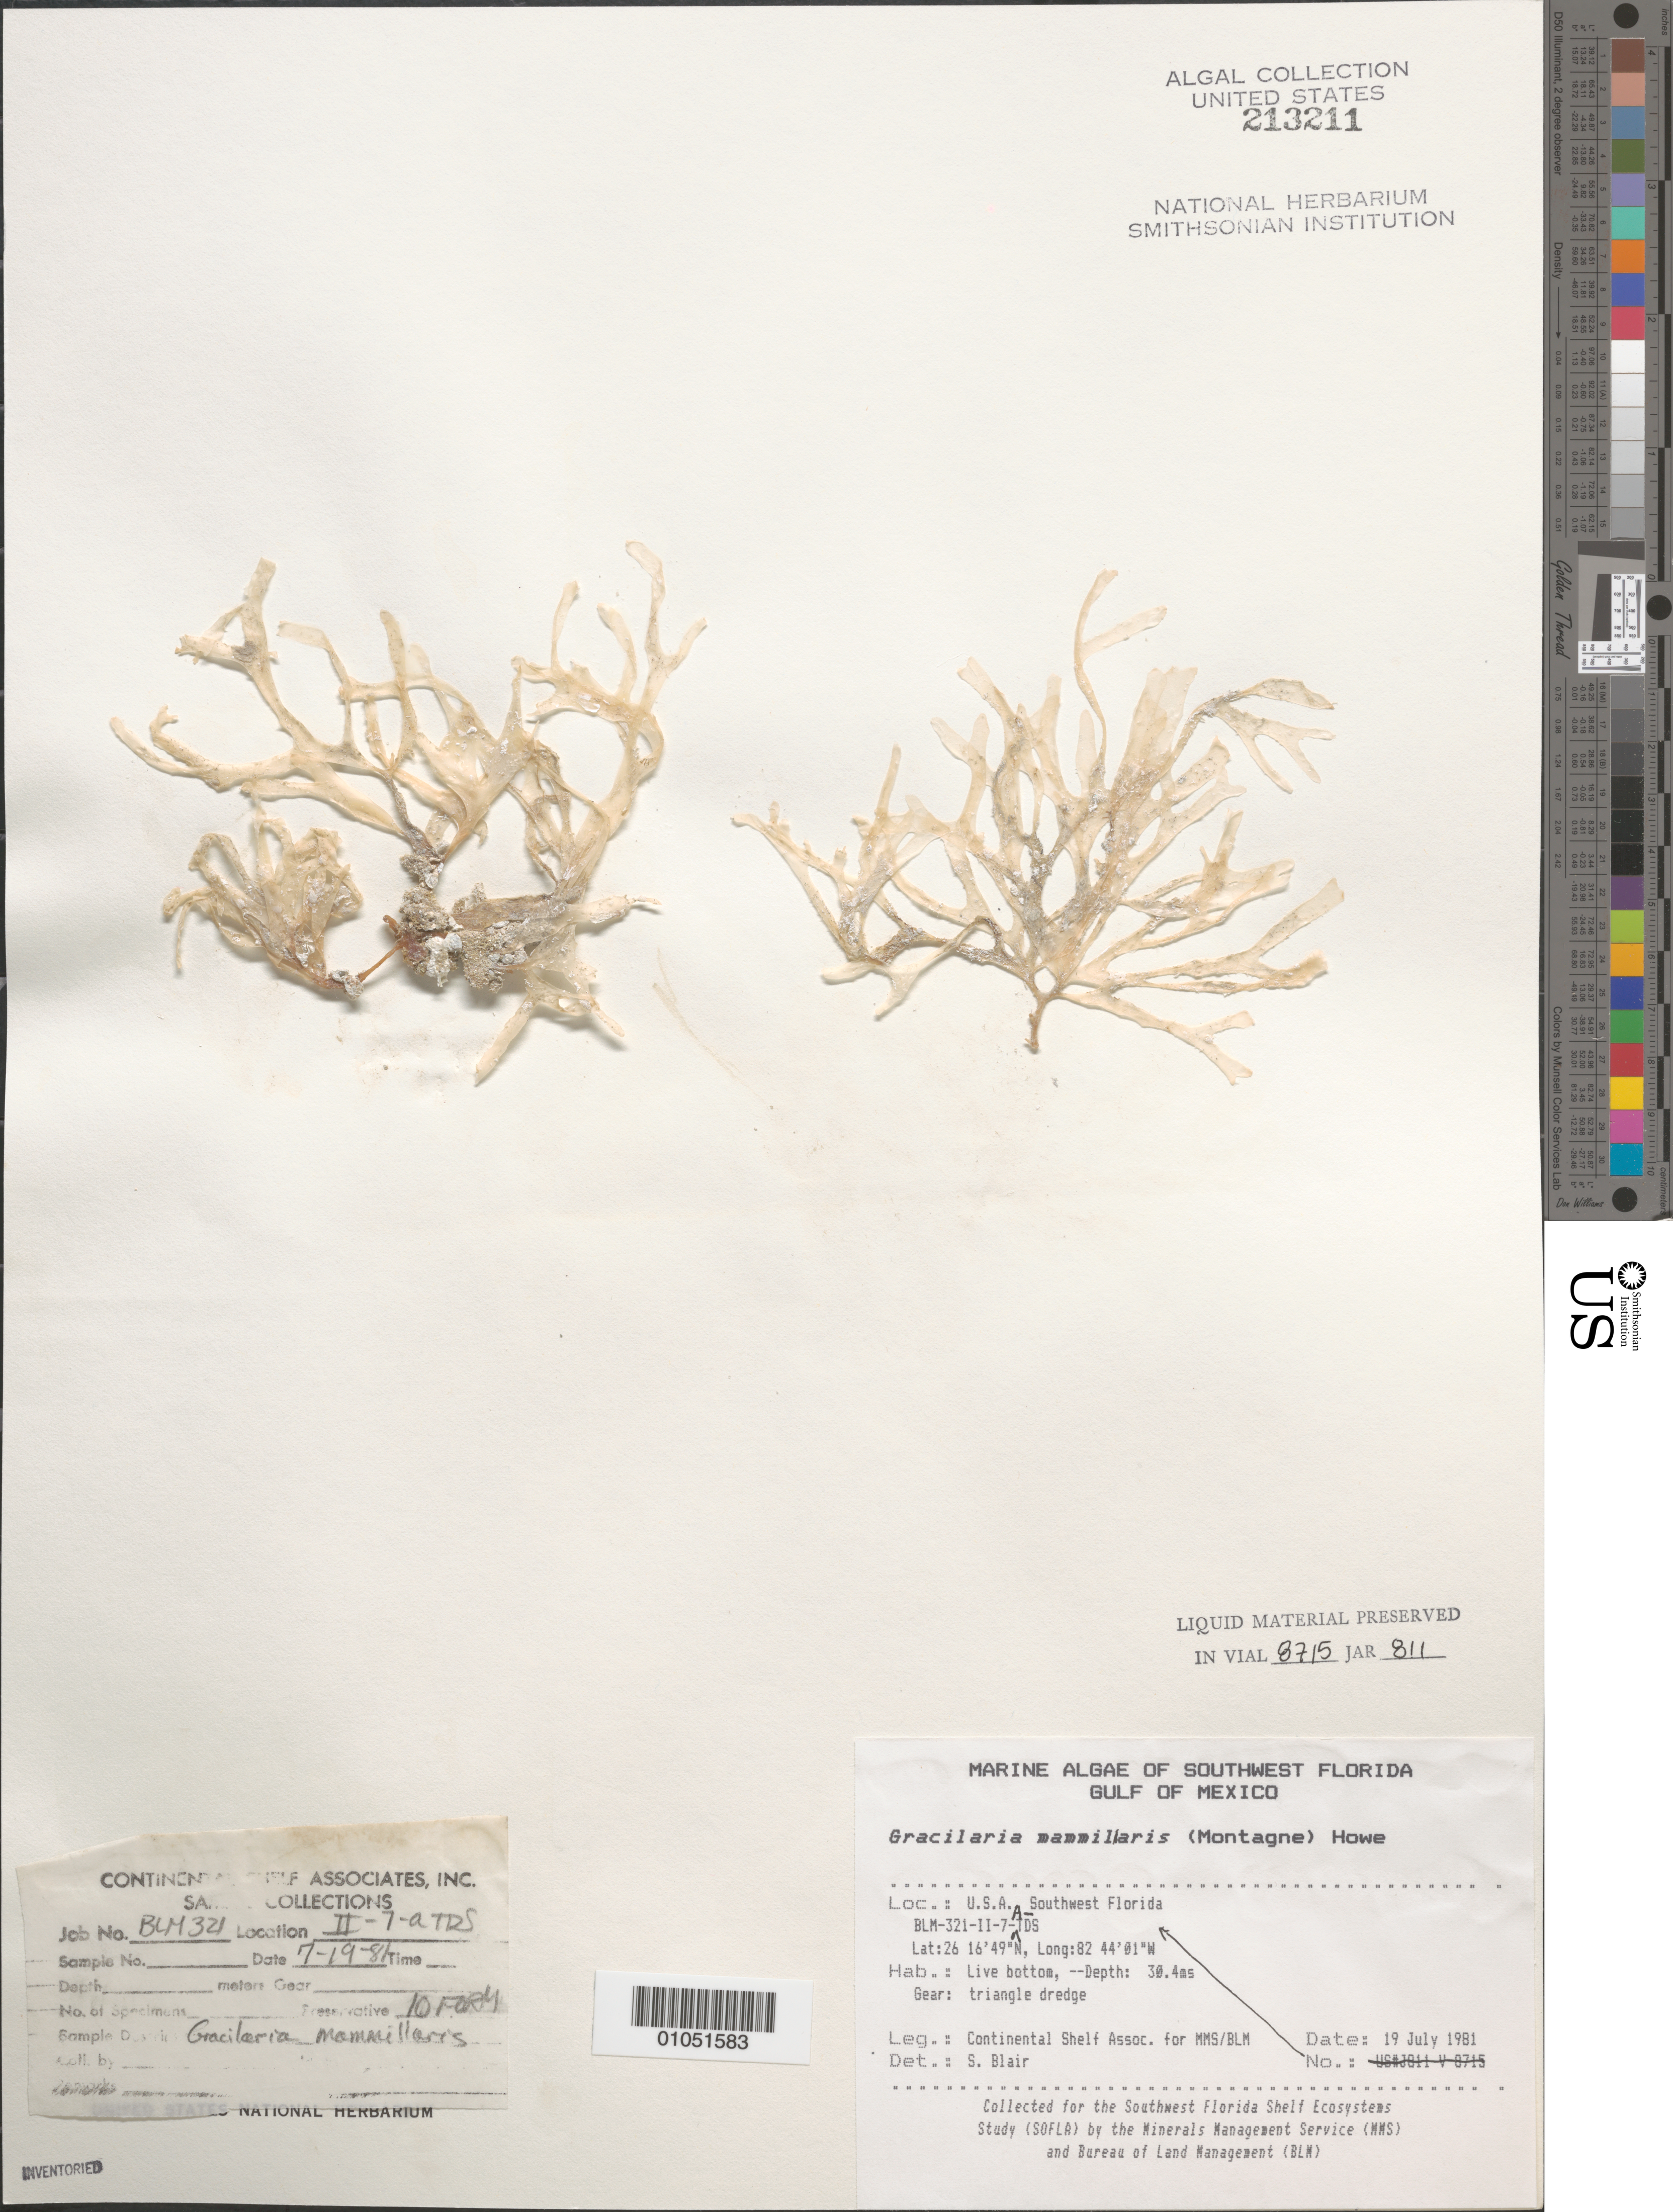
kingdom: Plantae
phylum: Rhodophyta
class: Florideophyceae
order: Gracilariales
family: Gracilariaceae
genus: Gracilaria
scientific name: Gracilaria mammillaris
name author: (Mont.) M. Howe in Britton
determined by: Blair, S. M.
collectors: Continental Shelf Associates for the MMS/BLM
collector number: BLM-321-II-7-A-TDS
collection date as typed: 19 Jul 1981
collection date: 1981-07-19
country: United States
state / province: Florida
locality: Gulf of Mexico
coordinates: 26 16'49"N, 82 44'01"W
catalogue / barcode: US 213211